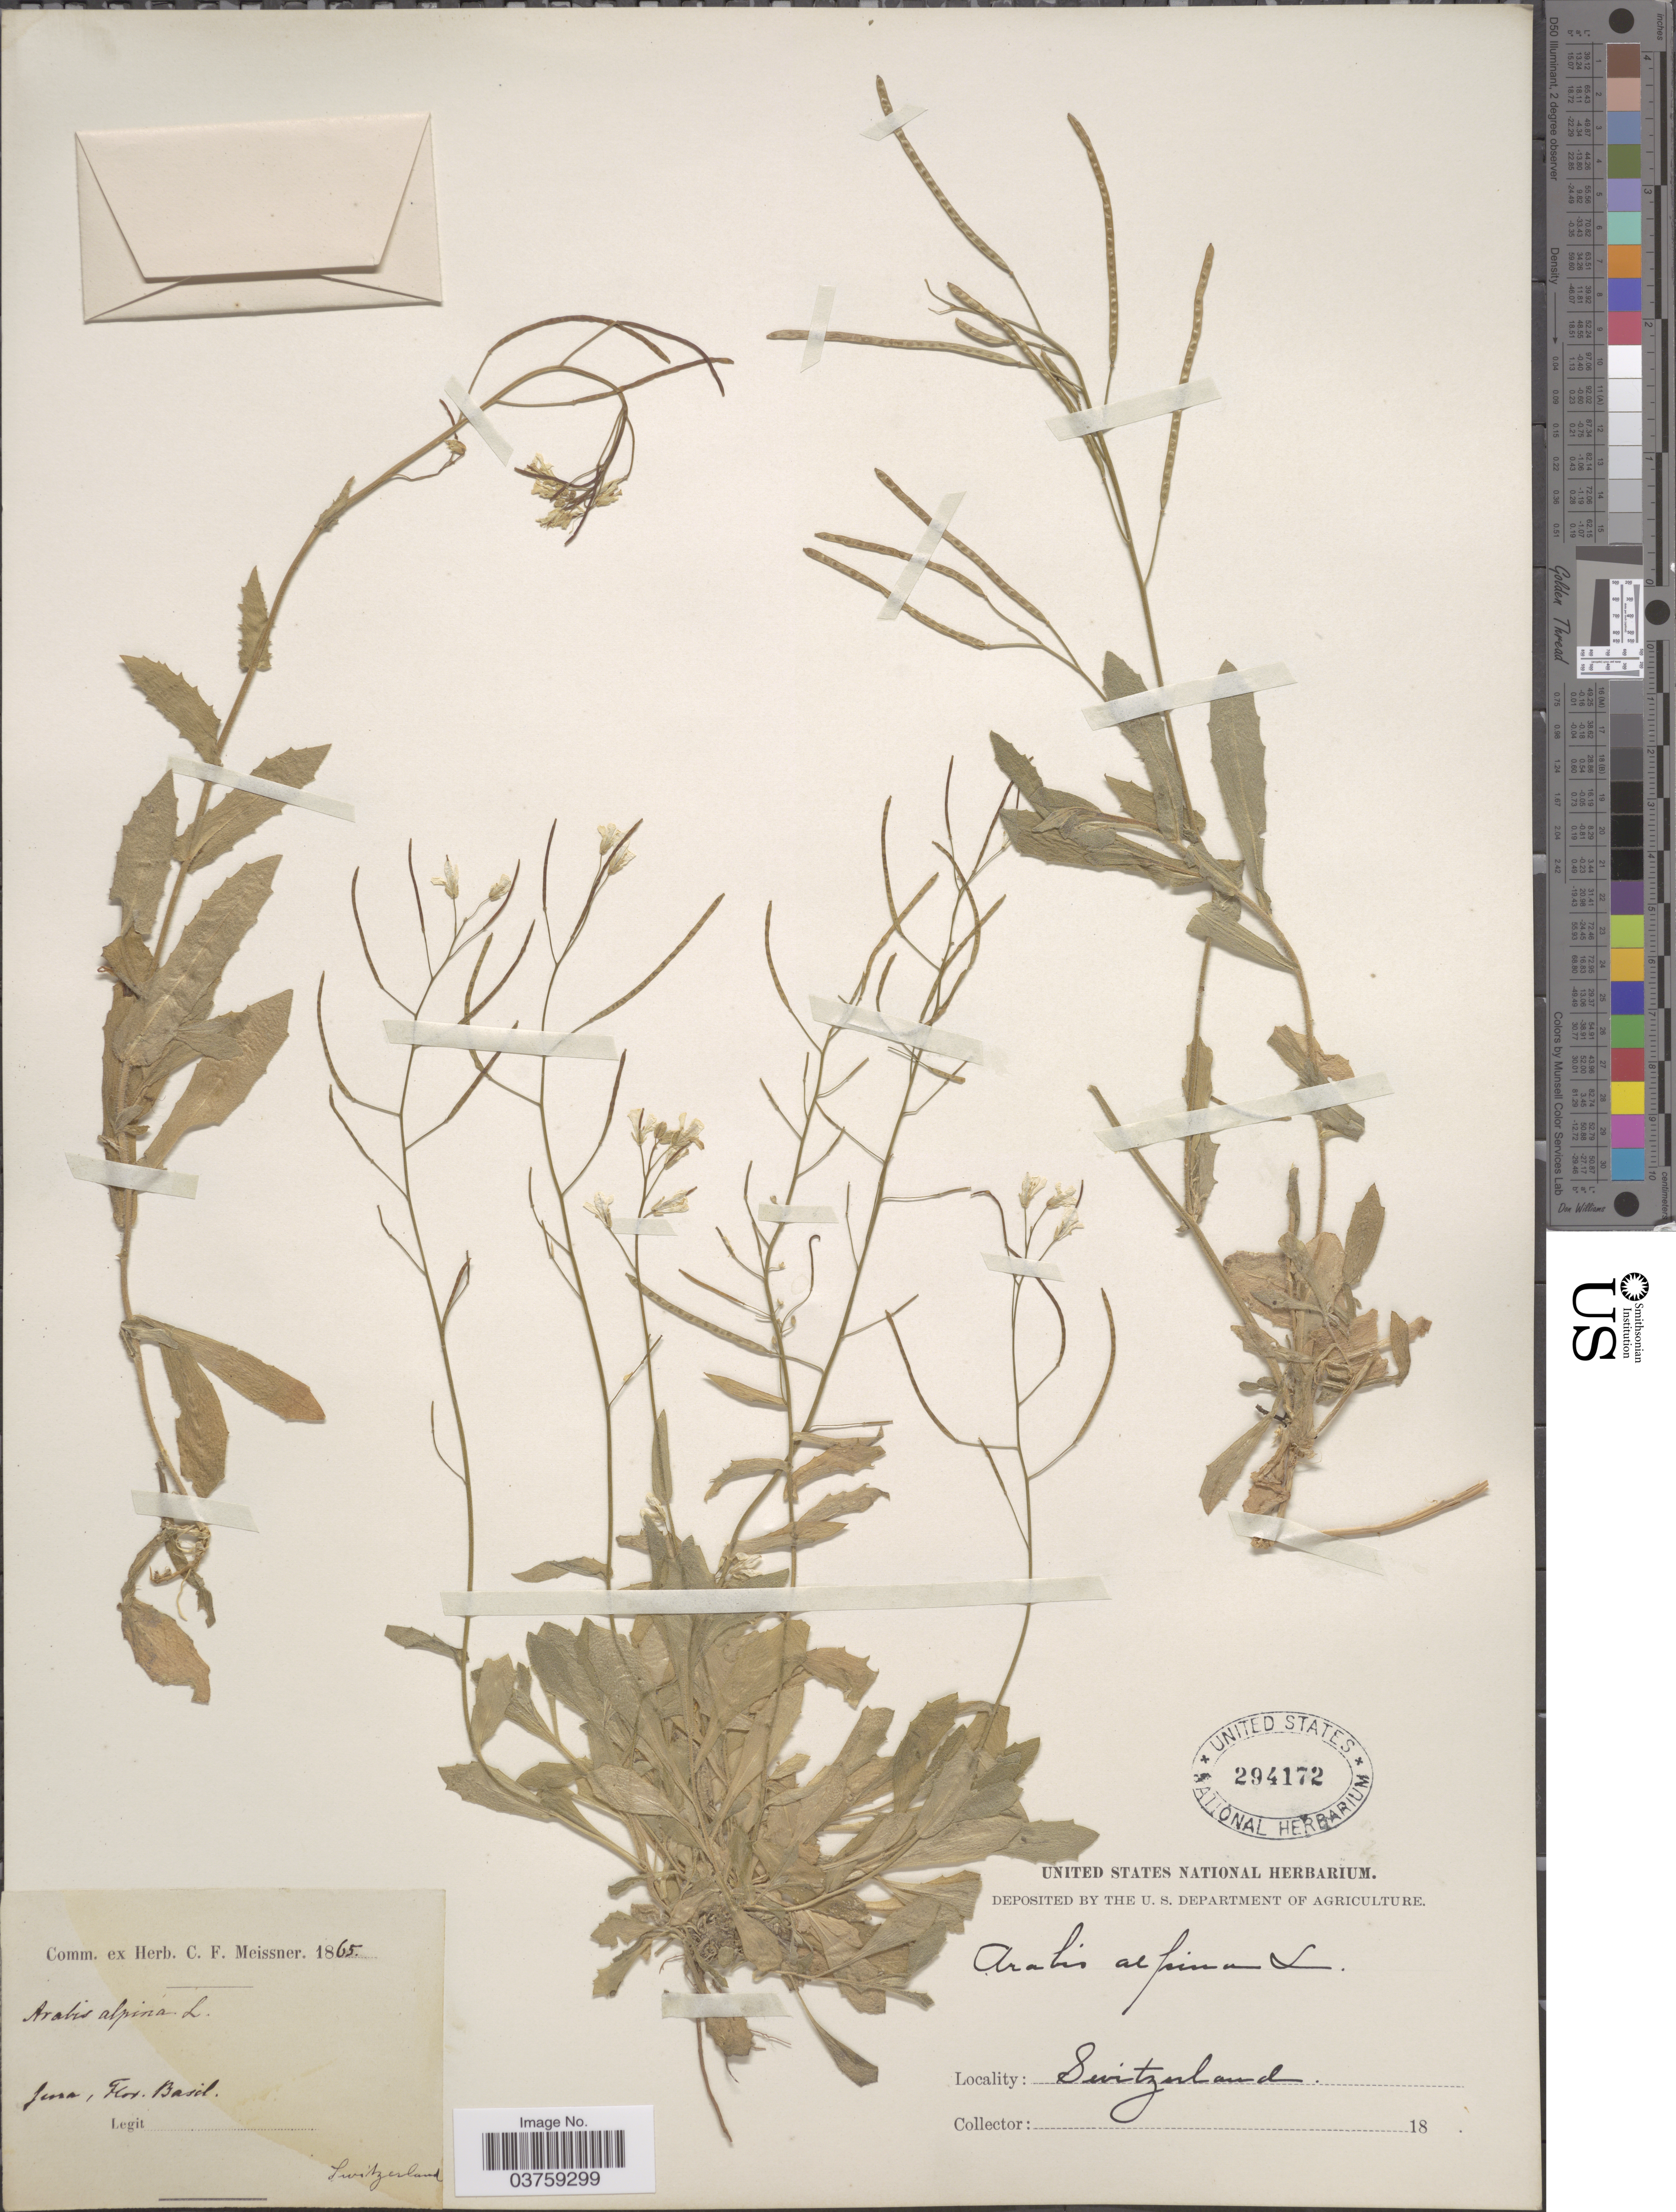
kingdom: Plantae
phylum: Tracheophyta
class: Magnoliopsida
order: Brassicales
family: Brassicaceae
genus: Arabis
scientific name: Arabis alpina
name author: L.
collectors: Ex Herb. C. F. Meissner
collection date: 1865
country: Switzerland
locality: Jura, Flor. Basil.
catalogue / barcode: US 294172